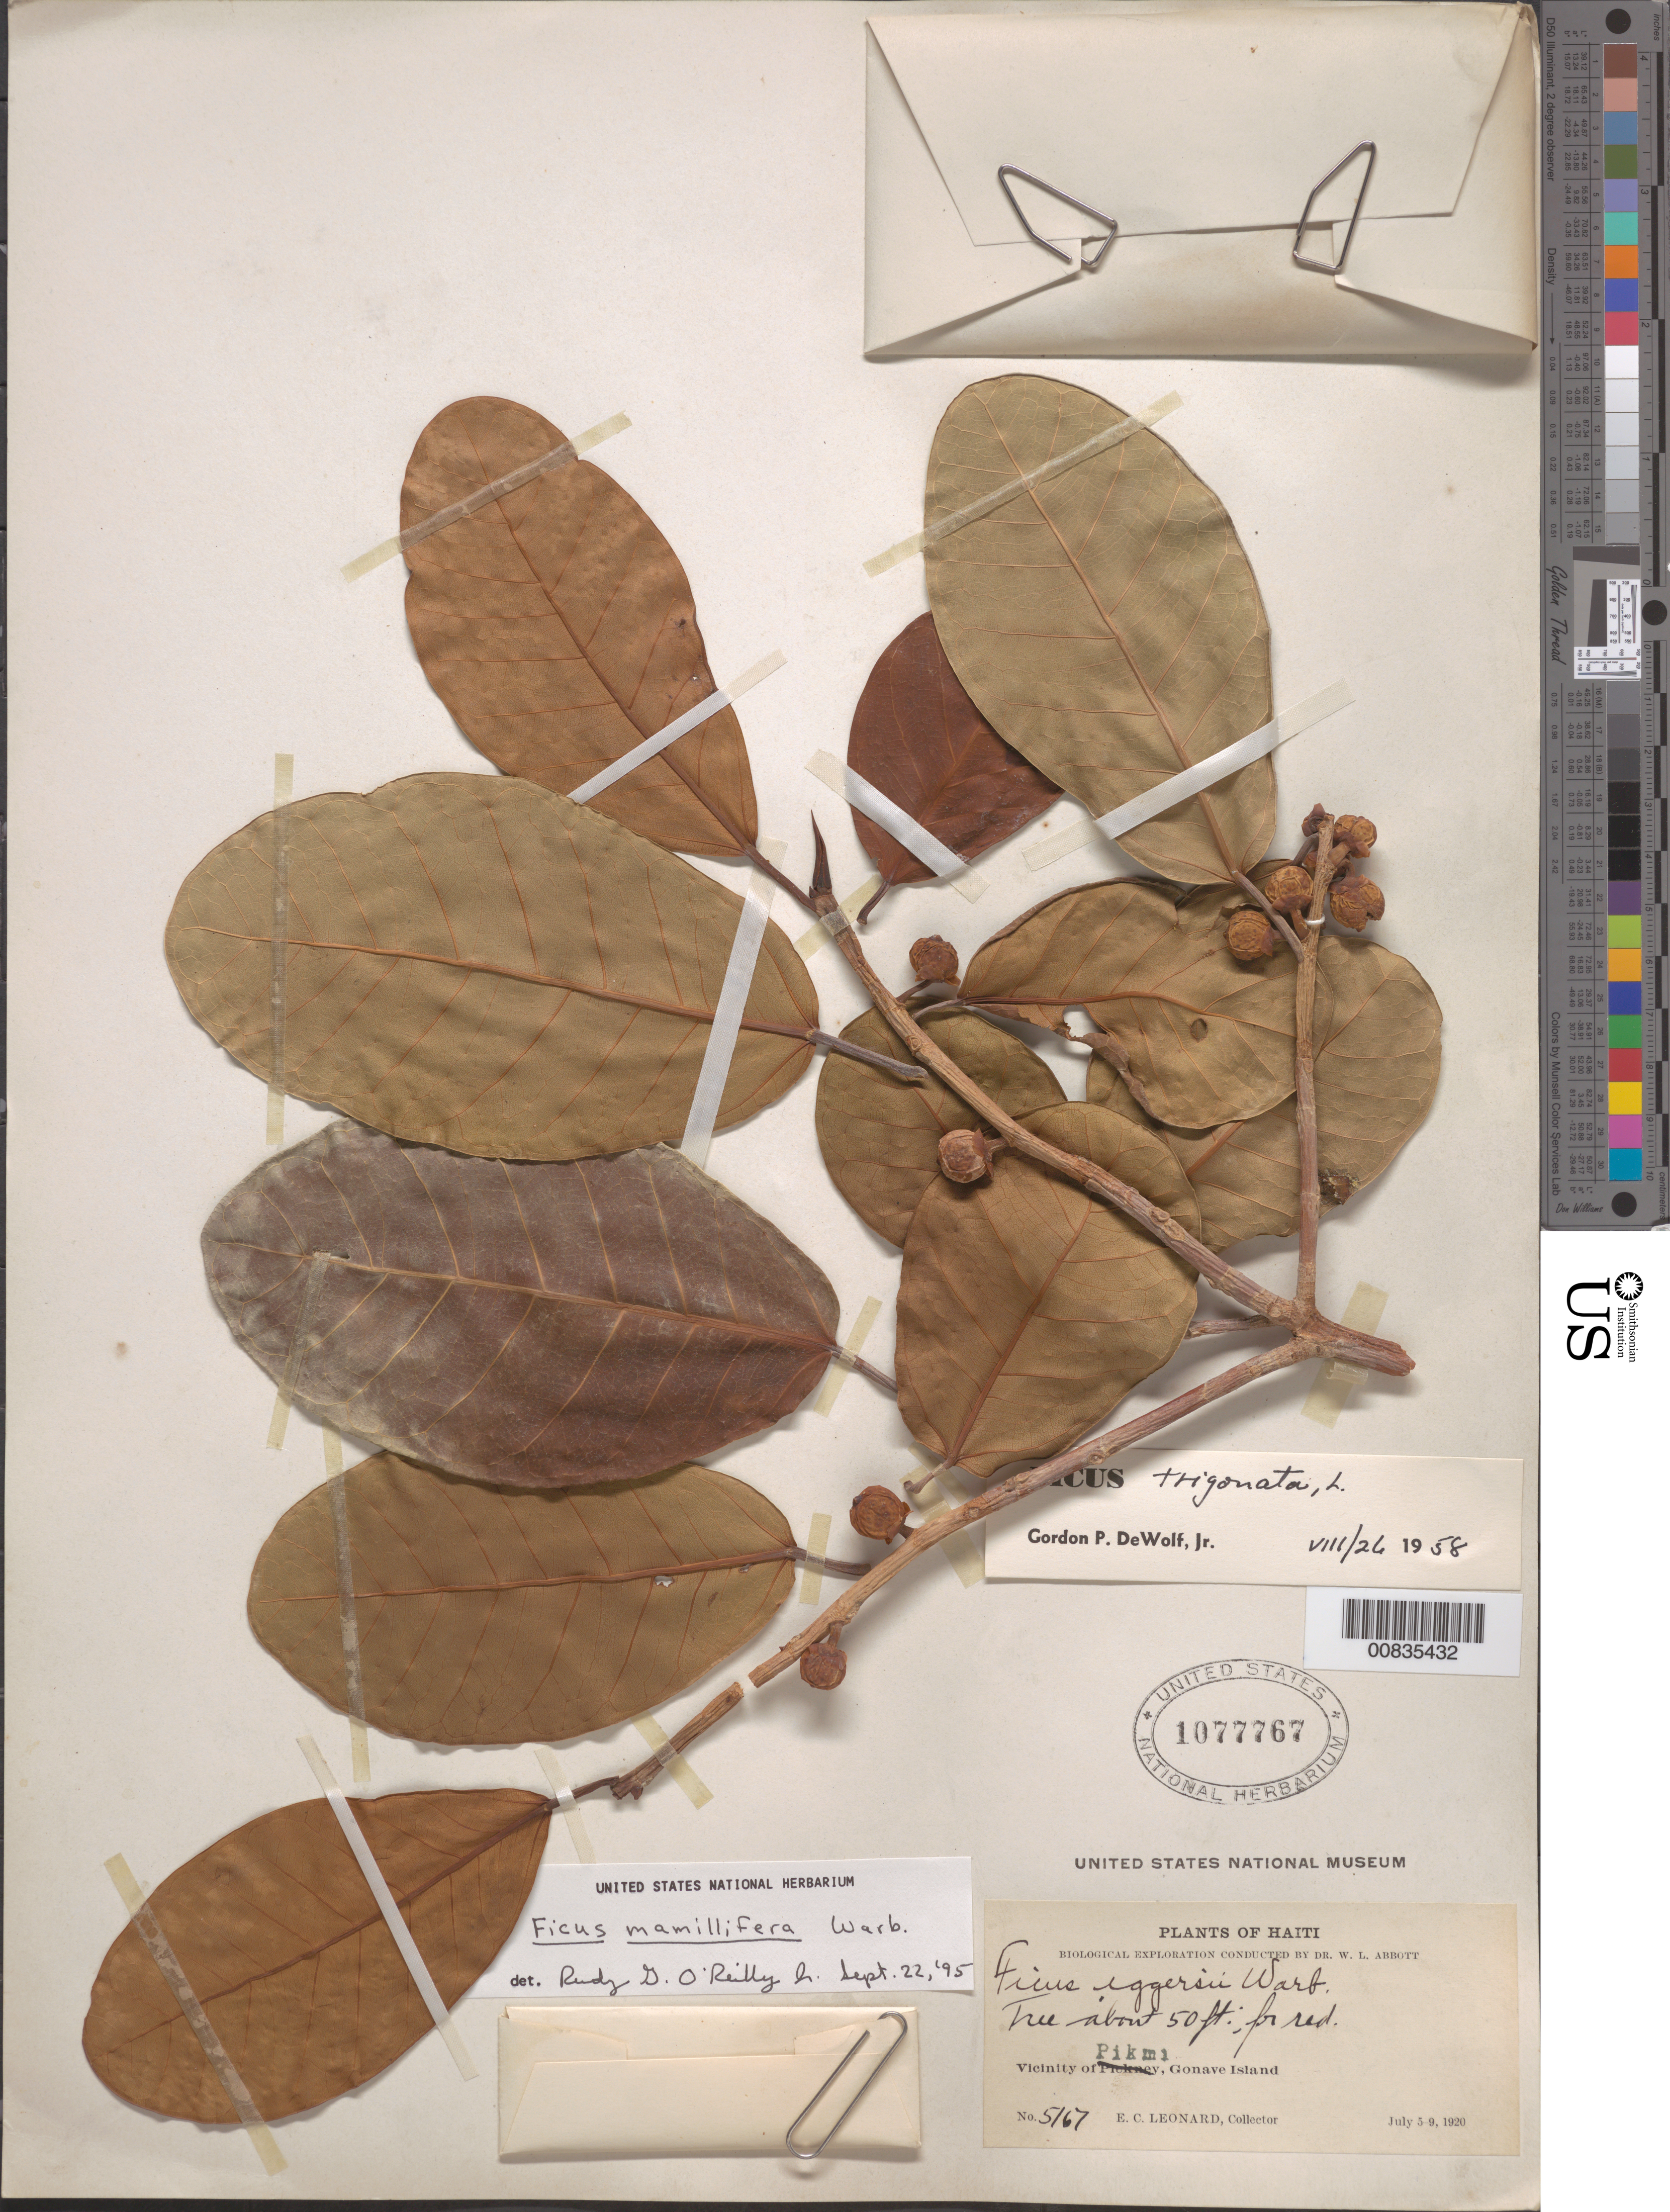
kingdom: Plantae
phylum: Tracheophyta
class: Magnoliopsida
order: Rosales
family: Moraceae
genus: Ficus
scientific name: Ficus mamillifera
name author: Warb.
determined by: O'Reilly, R. G., Jr., (US), NMNH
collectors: E. C. Leonard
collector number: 5167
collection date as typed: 05 Jul 1920 to 09 Jul 1920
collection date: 1920-07-05/1920-07-09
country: Haiti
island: Gonave I.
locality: Vicinity of Pikmi.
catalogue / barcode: US 1077767